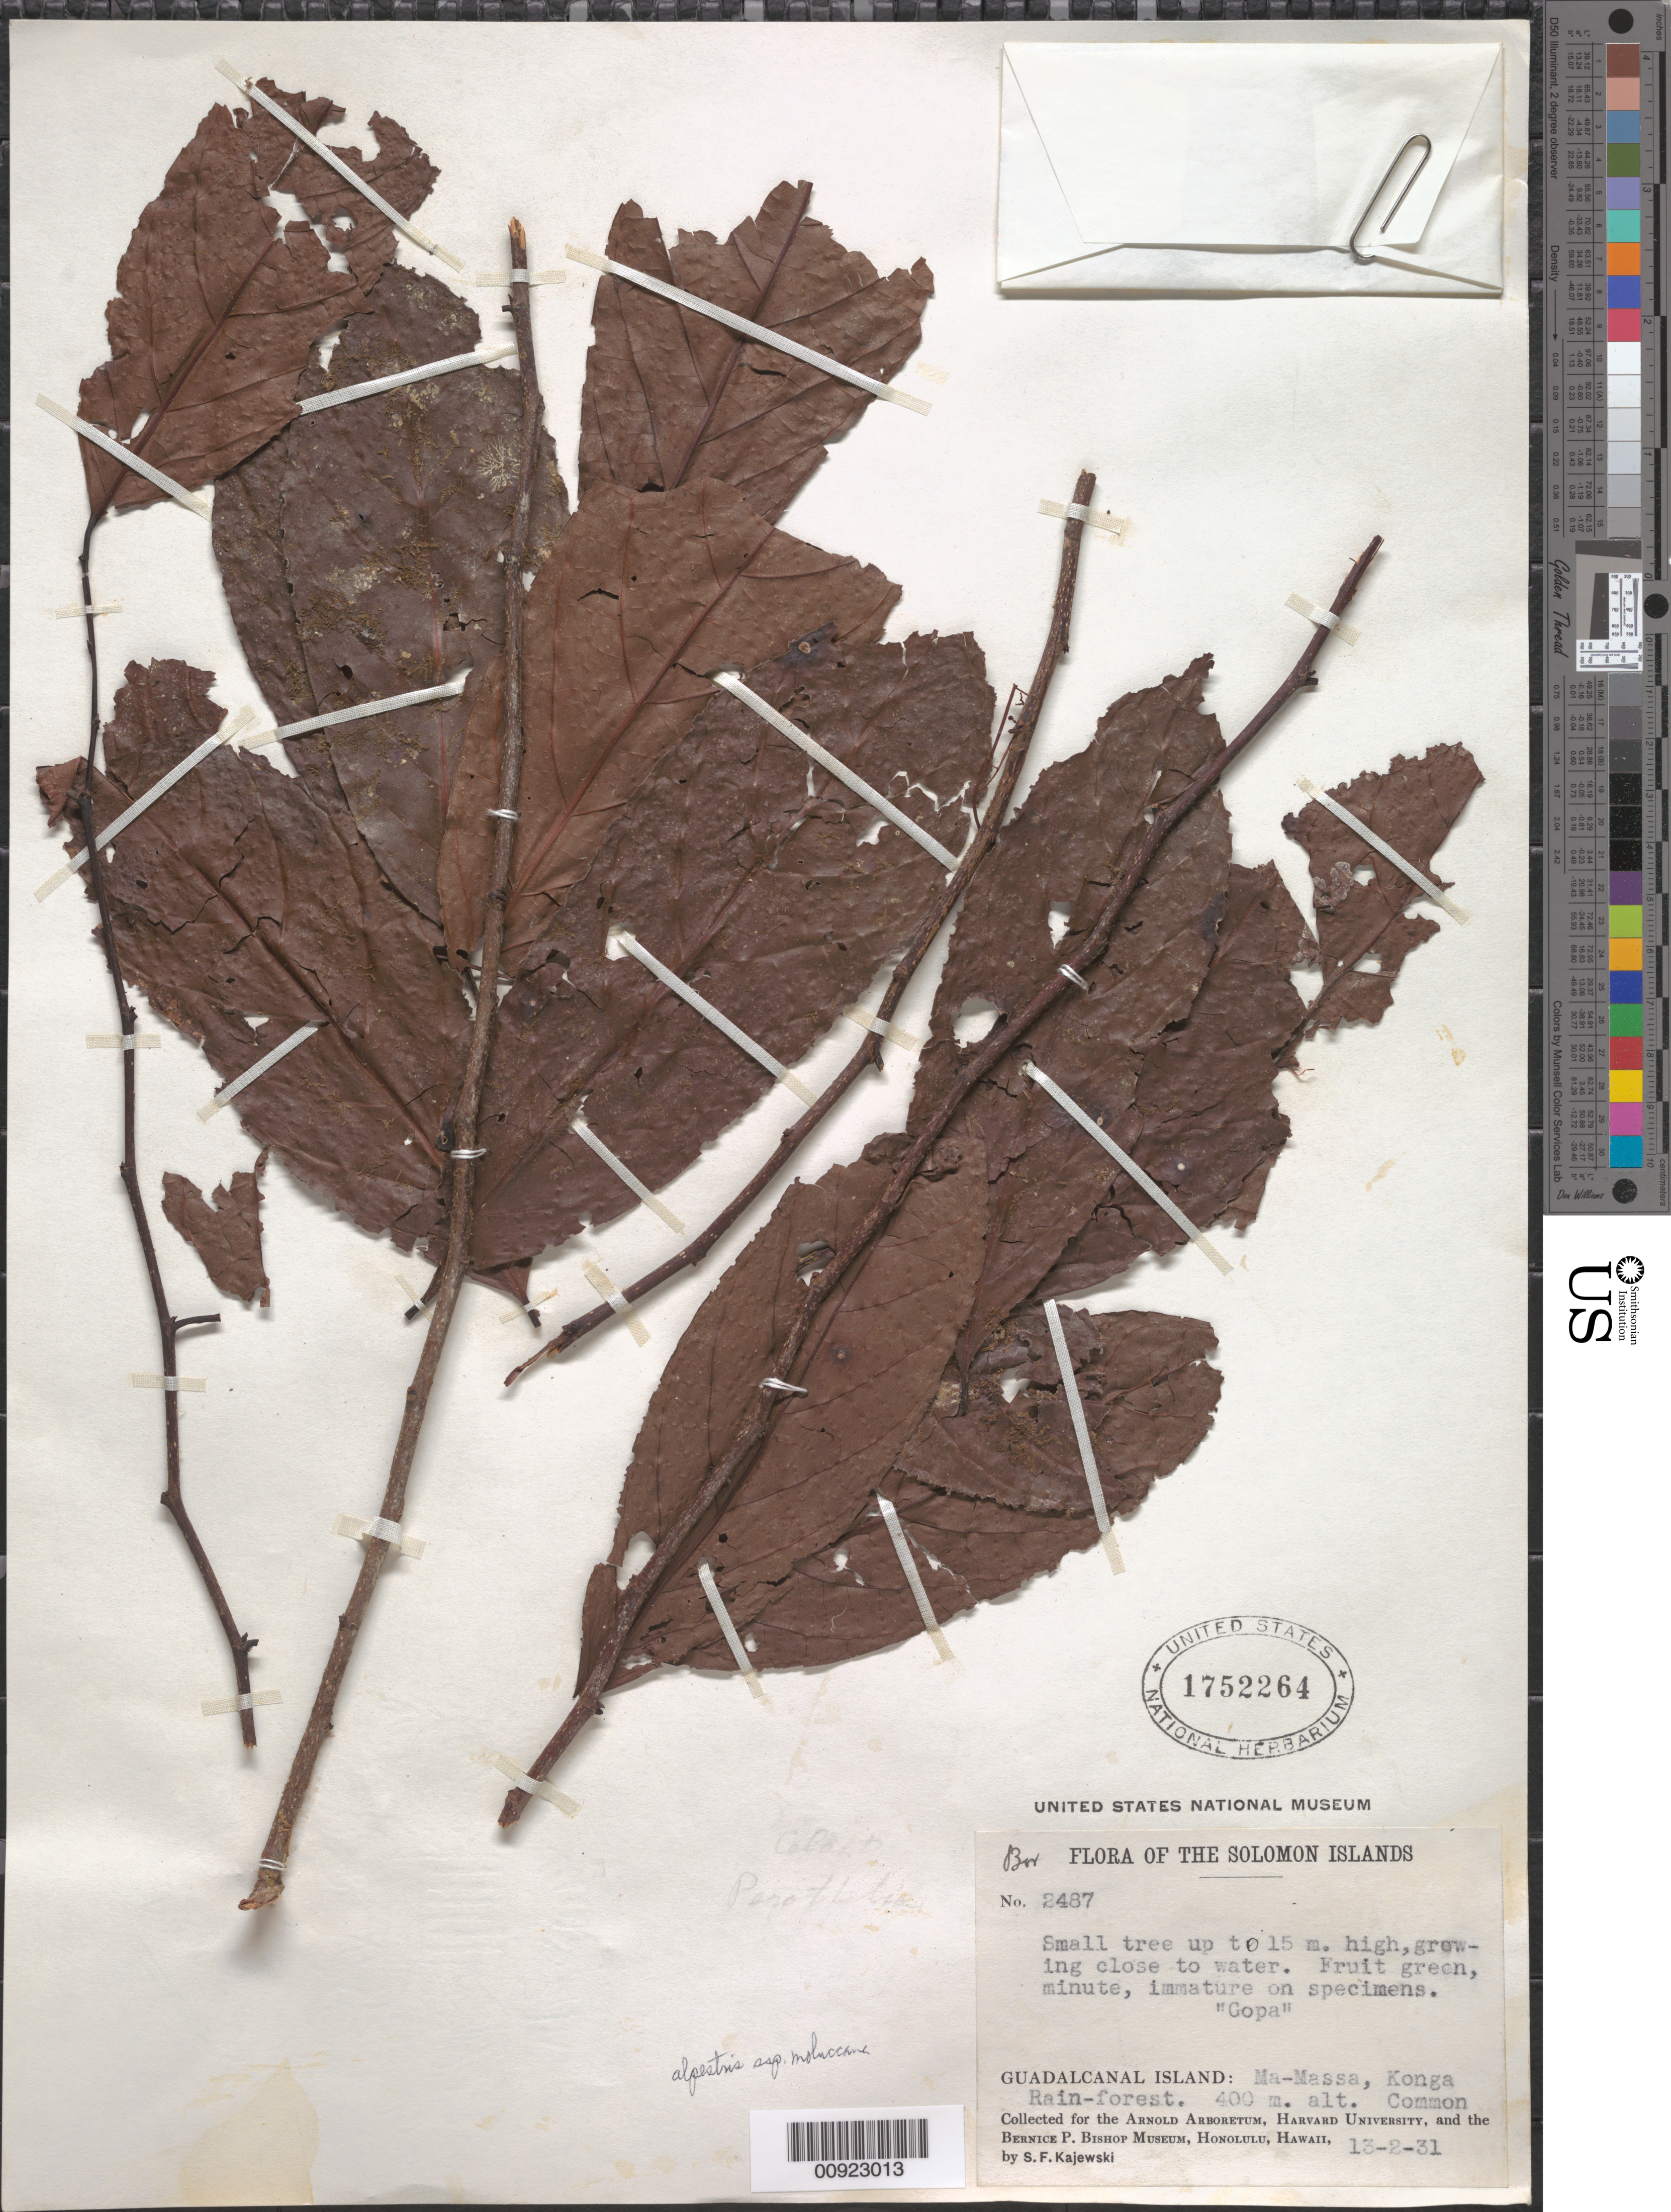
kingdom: Plantae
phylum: Tracheophyta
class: Magnoliopsida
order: Huerteales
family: Dipentodontaceae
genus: Perrottetia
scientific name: Perrottetia alpestris subsp. moluccana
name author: (Blume) Ding Hou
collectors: S. Kajewski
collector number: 2487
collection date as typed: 13 Feb 1931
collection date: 1931-02-13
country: Solomon Islands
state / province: Guadalcanal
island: Guadalcanal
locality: Ma-Massa, Kinga Rain-forest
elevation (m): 400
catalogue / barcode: US 1752264